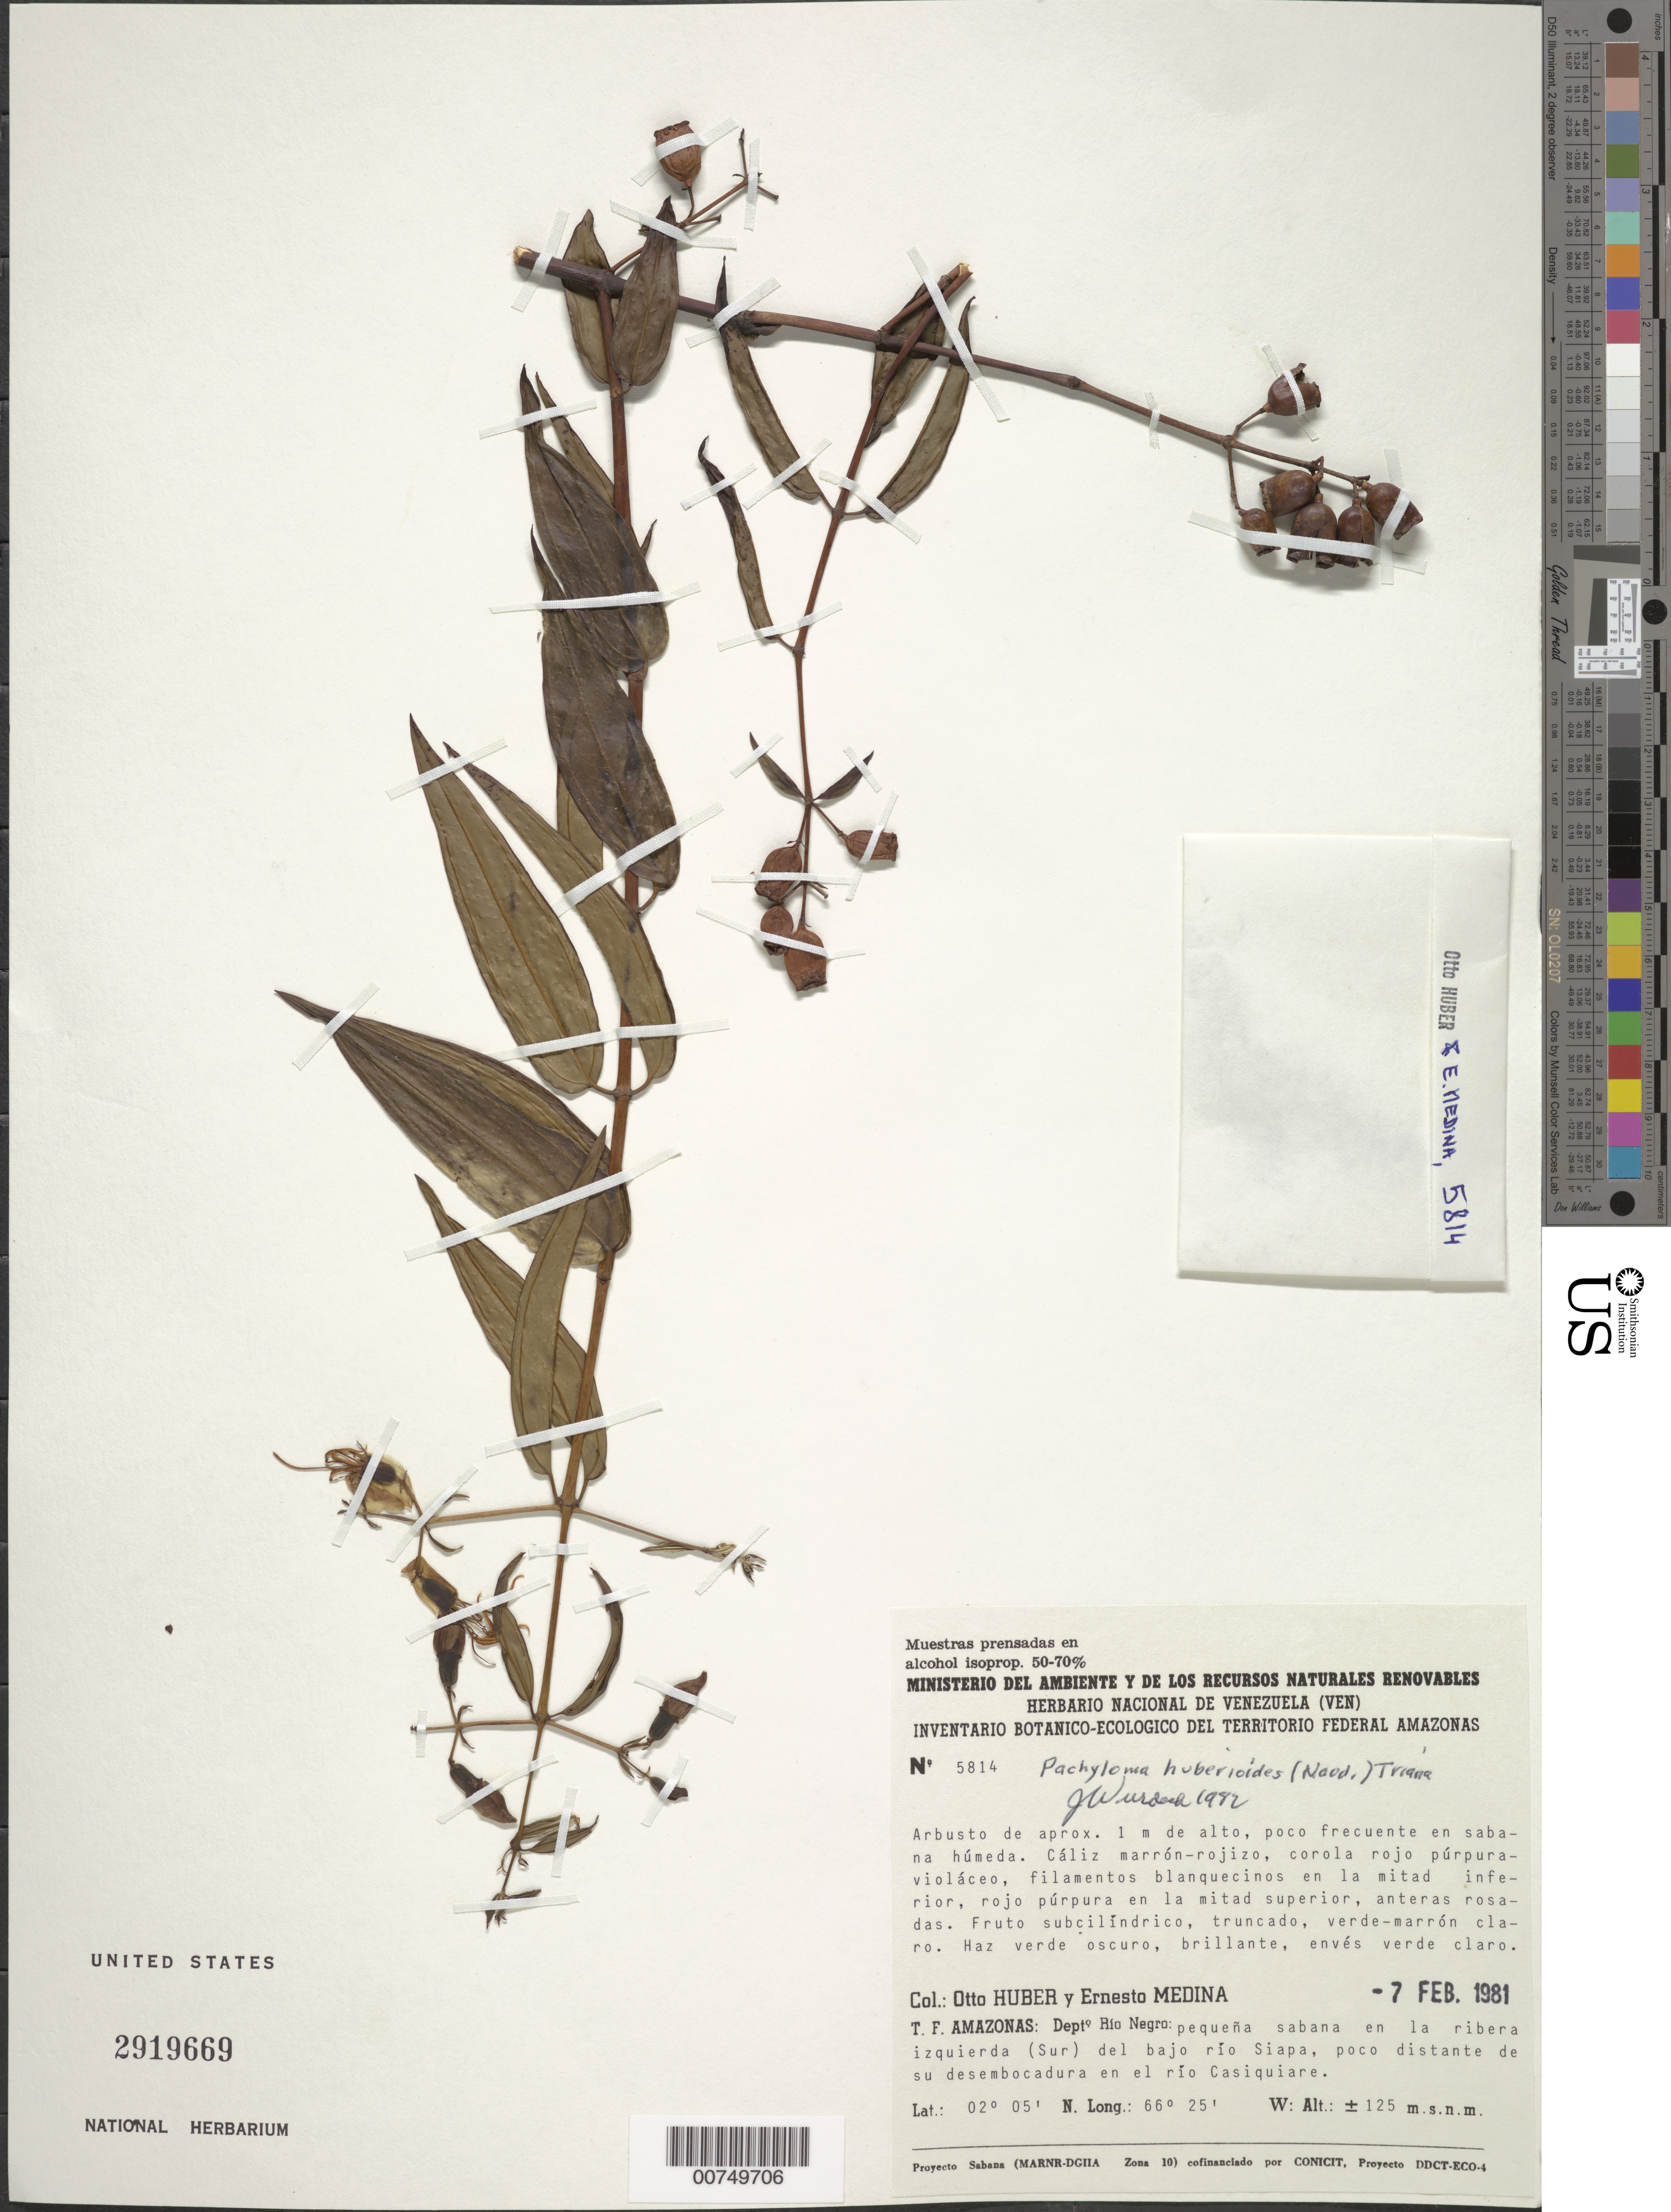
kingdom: Plantae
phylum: Tracheophyta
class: Magnoliopsida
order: Myrtales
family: Melastomataceae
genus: Pachyloma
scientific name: Pachyloma huberioides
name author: (Naudin) Triana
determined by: Wurdack, John J., (US), US (UNITED STATES)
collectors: O. Huber & E. Medina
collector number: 5814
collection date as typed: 7-Feb-81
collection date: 1981-02-07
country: Venezuela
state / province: Amazonas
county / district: Río Negro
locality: Río Casiquiare, (Sur) del bajo Río Siapa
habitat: Pequena sabana; en la ribera izquierda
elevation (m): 125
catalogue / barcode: US 2919669